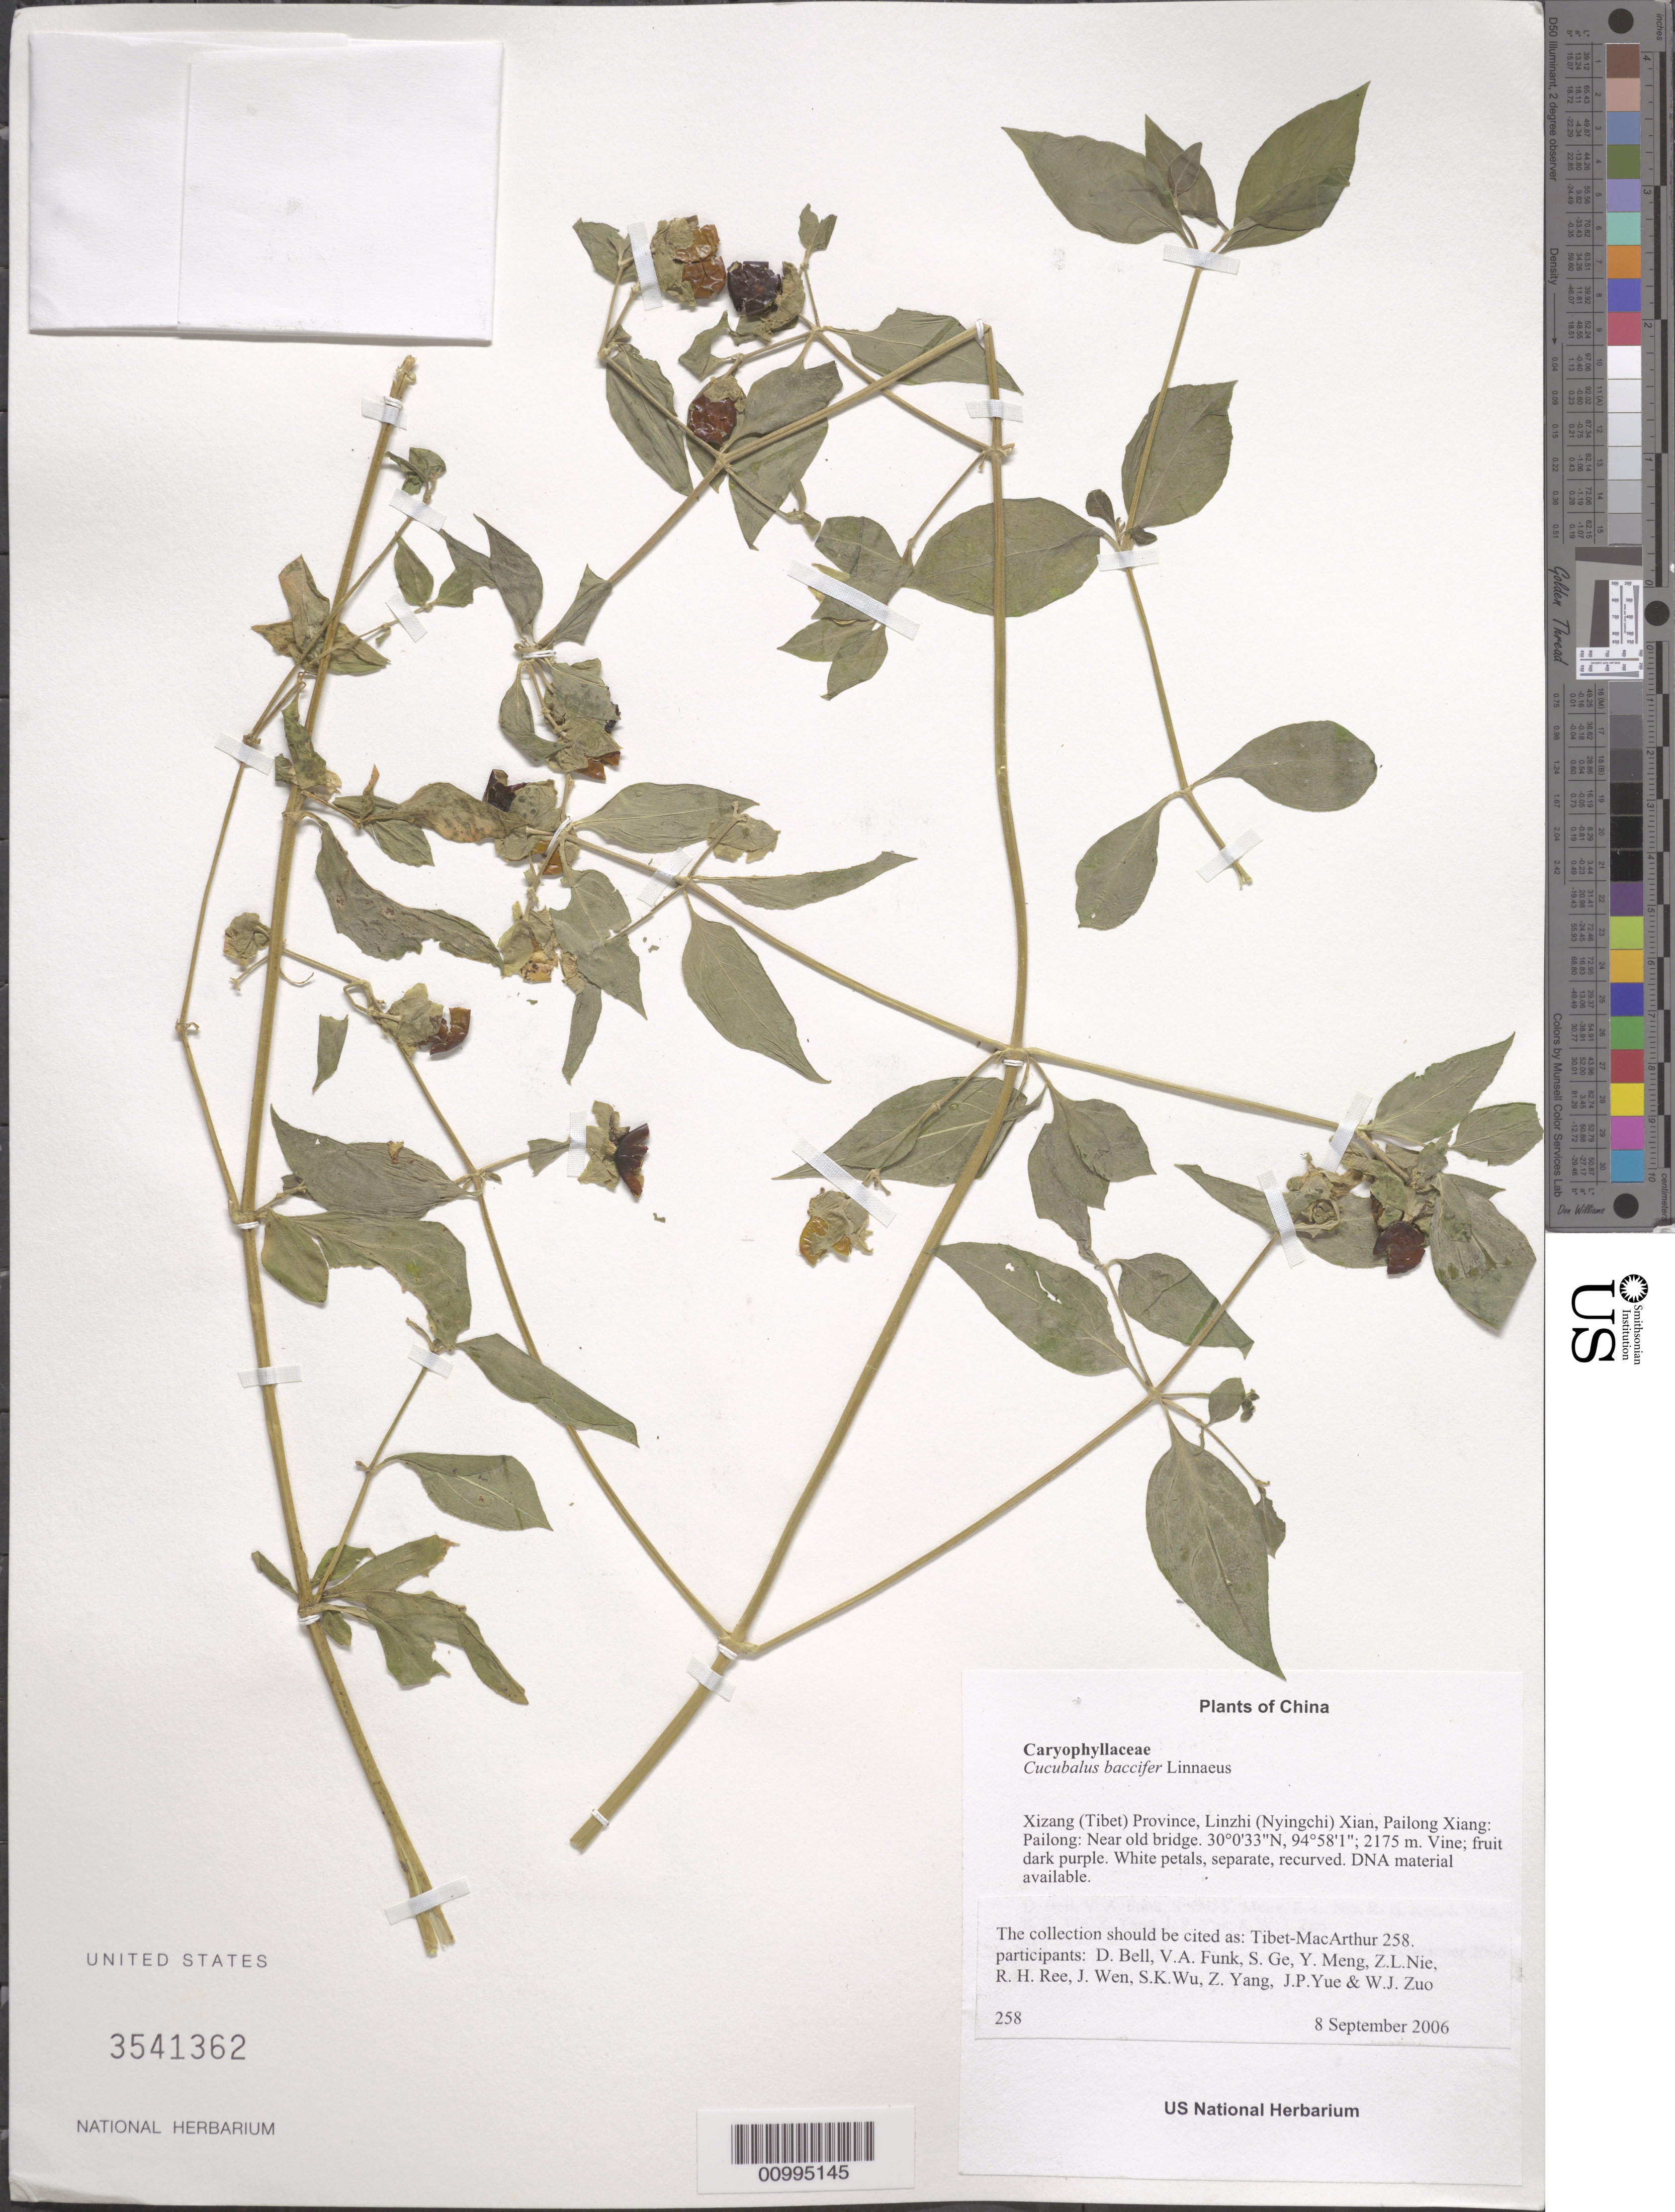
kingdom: Plantae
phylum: Tracheophyta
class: Magnoliopsida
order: Caryophyllales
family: Caryophyllaceae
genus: Silene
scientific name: Silene baccifera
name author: (L.) Durande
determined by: U.S. National Herbarium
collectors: Tibet-MacArthur, D. A. Bell, V. Funk, S. Ge, Y. Meng, Z. Nie, R. Ree, J. Wen, S. K. Wu, Z. Yang, J. Yue & W. Zuo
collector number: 258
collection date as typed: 08 Sep 2006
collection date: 2006-09-08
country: China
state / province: Xizang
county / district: Linzhi (Nyingchi) Xian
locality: Pailong Xiang: Pailong. Near old bridge.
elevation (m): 2175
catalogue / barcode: US 3541362